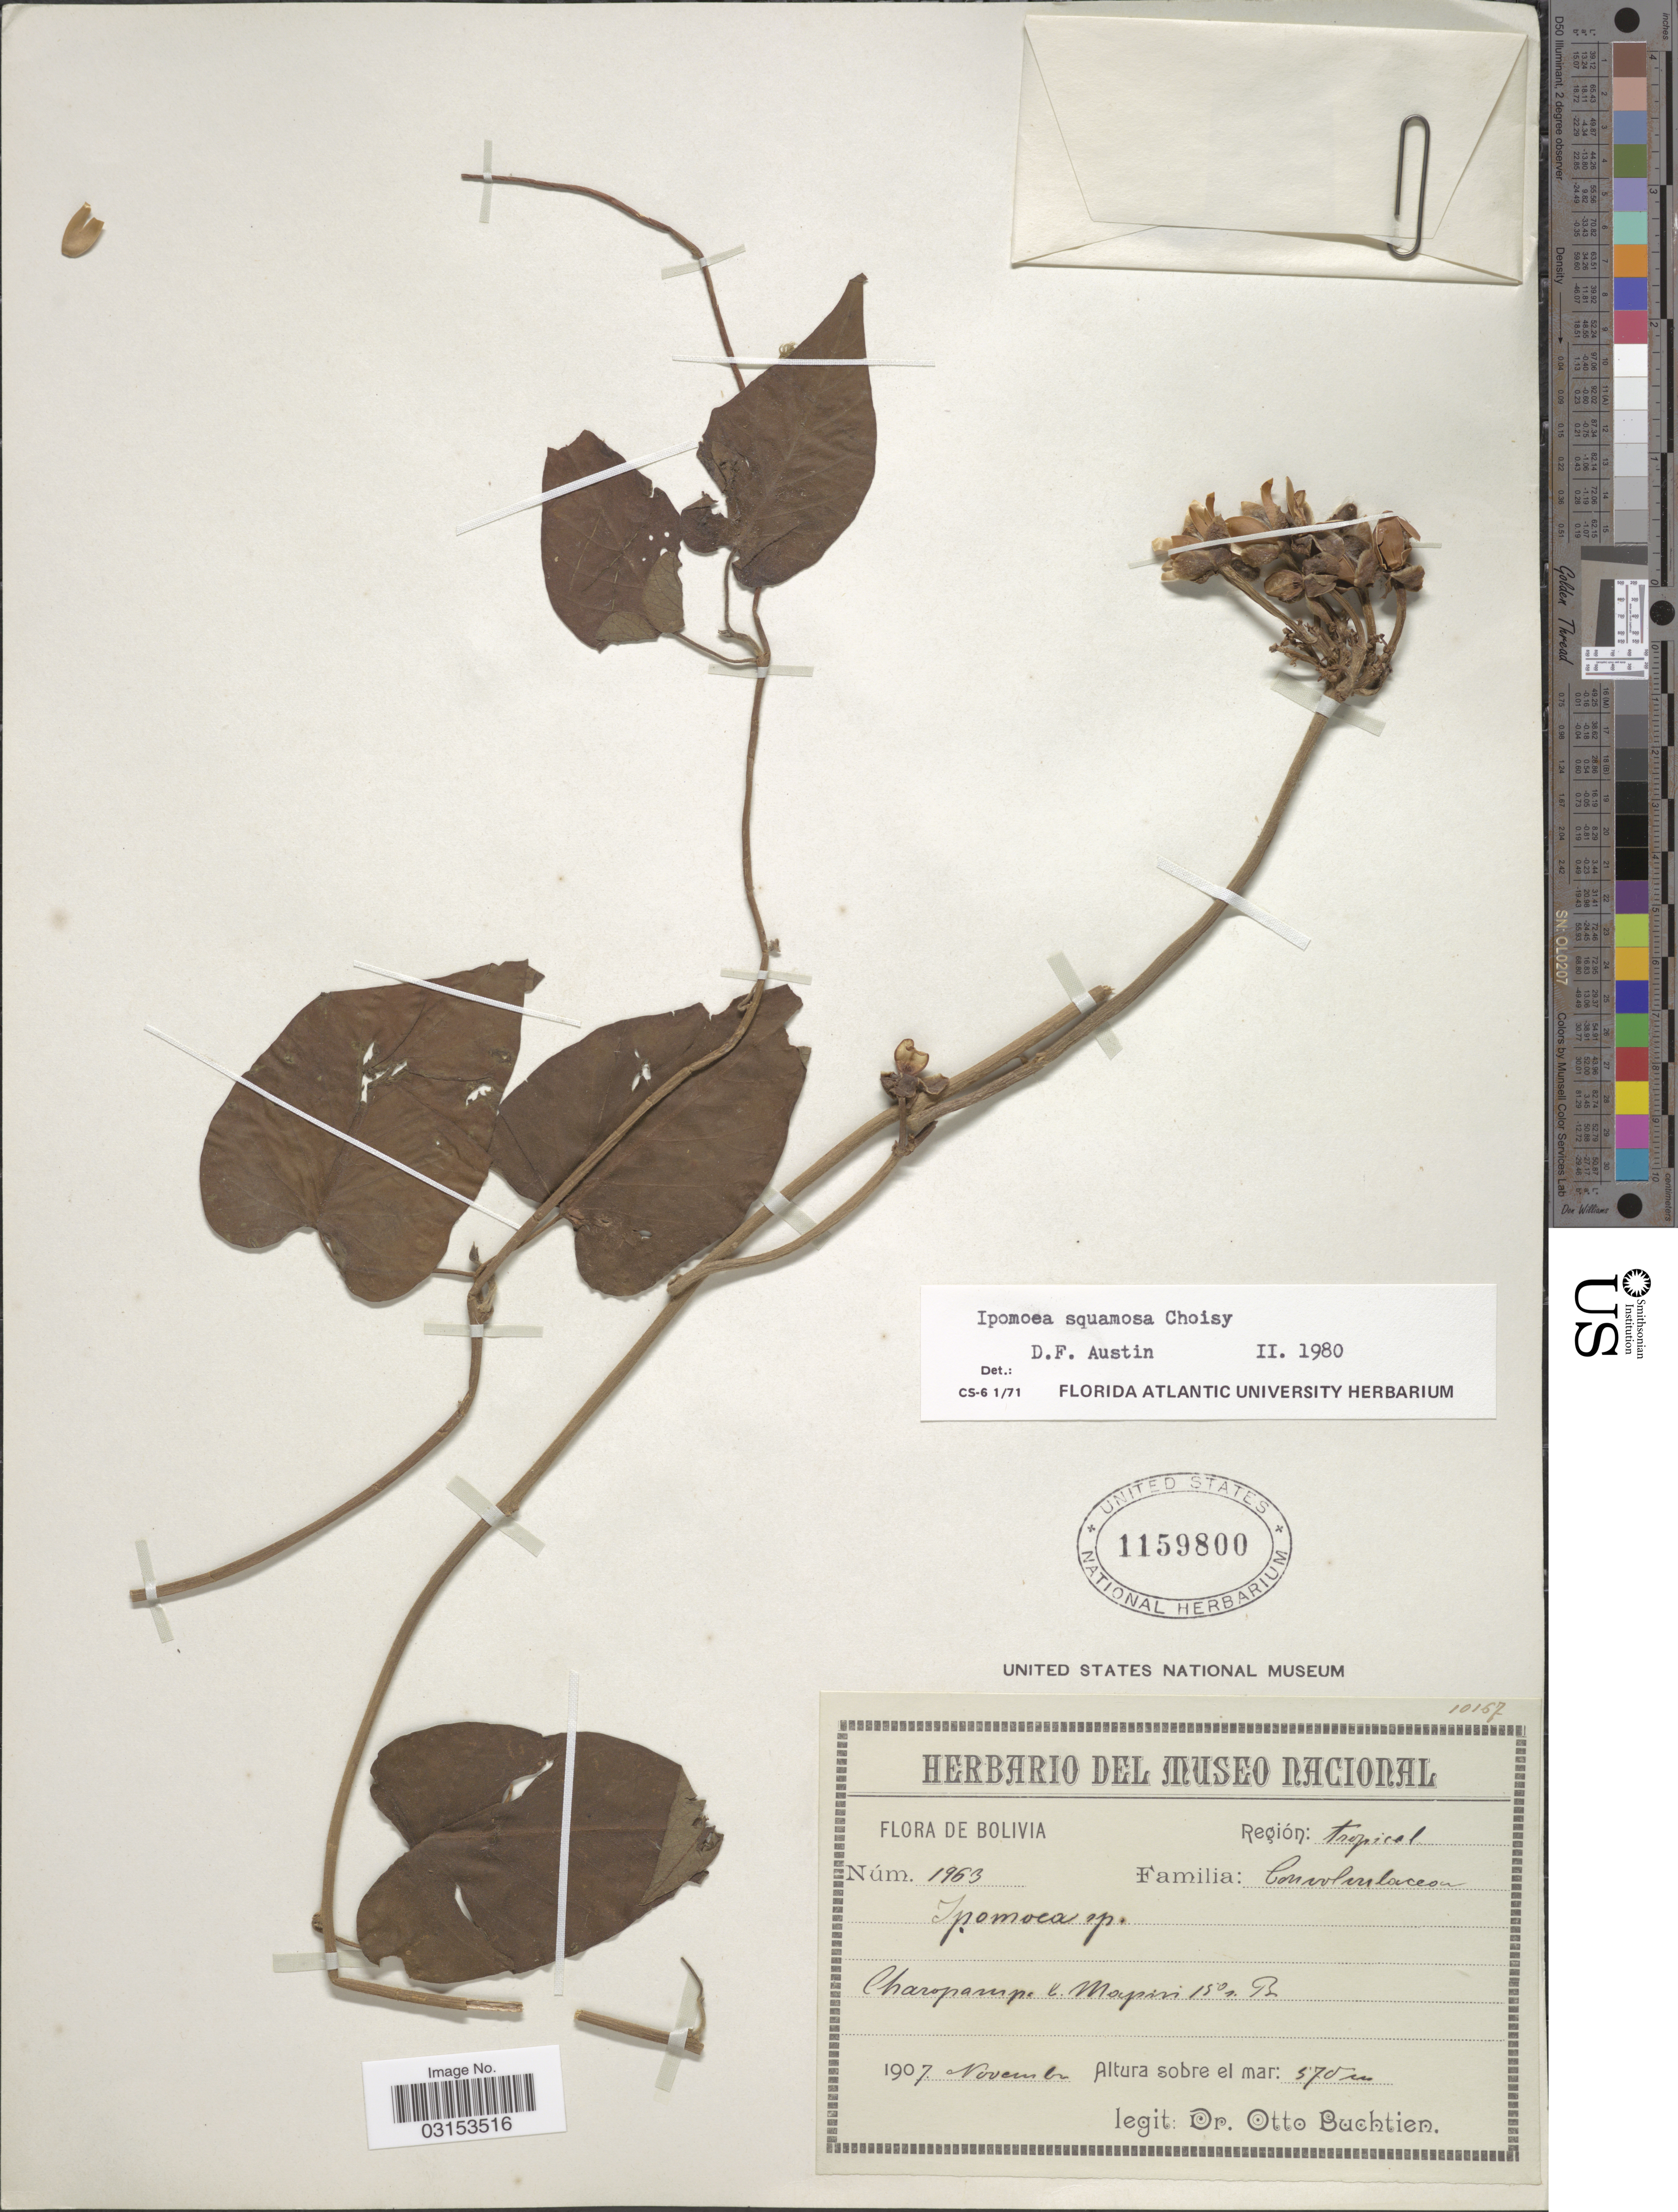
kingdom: Plantae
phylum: Tracheophyta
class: Magnoliopsida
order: Solanales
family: Convolvulaceae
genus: Ipomoea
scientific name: Ipomoea squamosa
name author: Choisy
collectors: O. Buchtien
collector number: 1963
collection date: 1907-11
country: Bolivia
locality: Región: tropical. Charopampa l. Mapiri 15°s. Br.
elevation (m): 570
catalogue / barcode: US 1159800